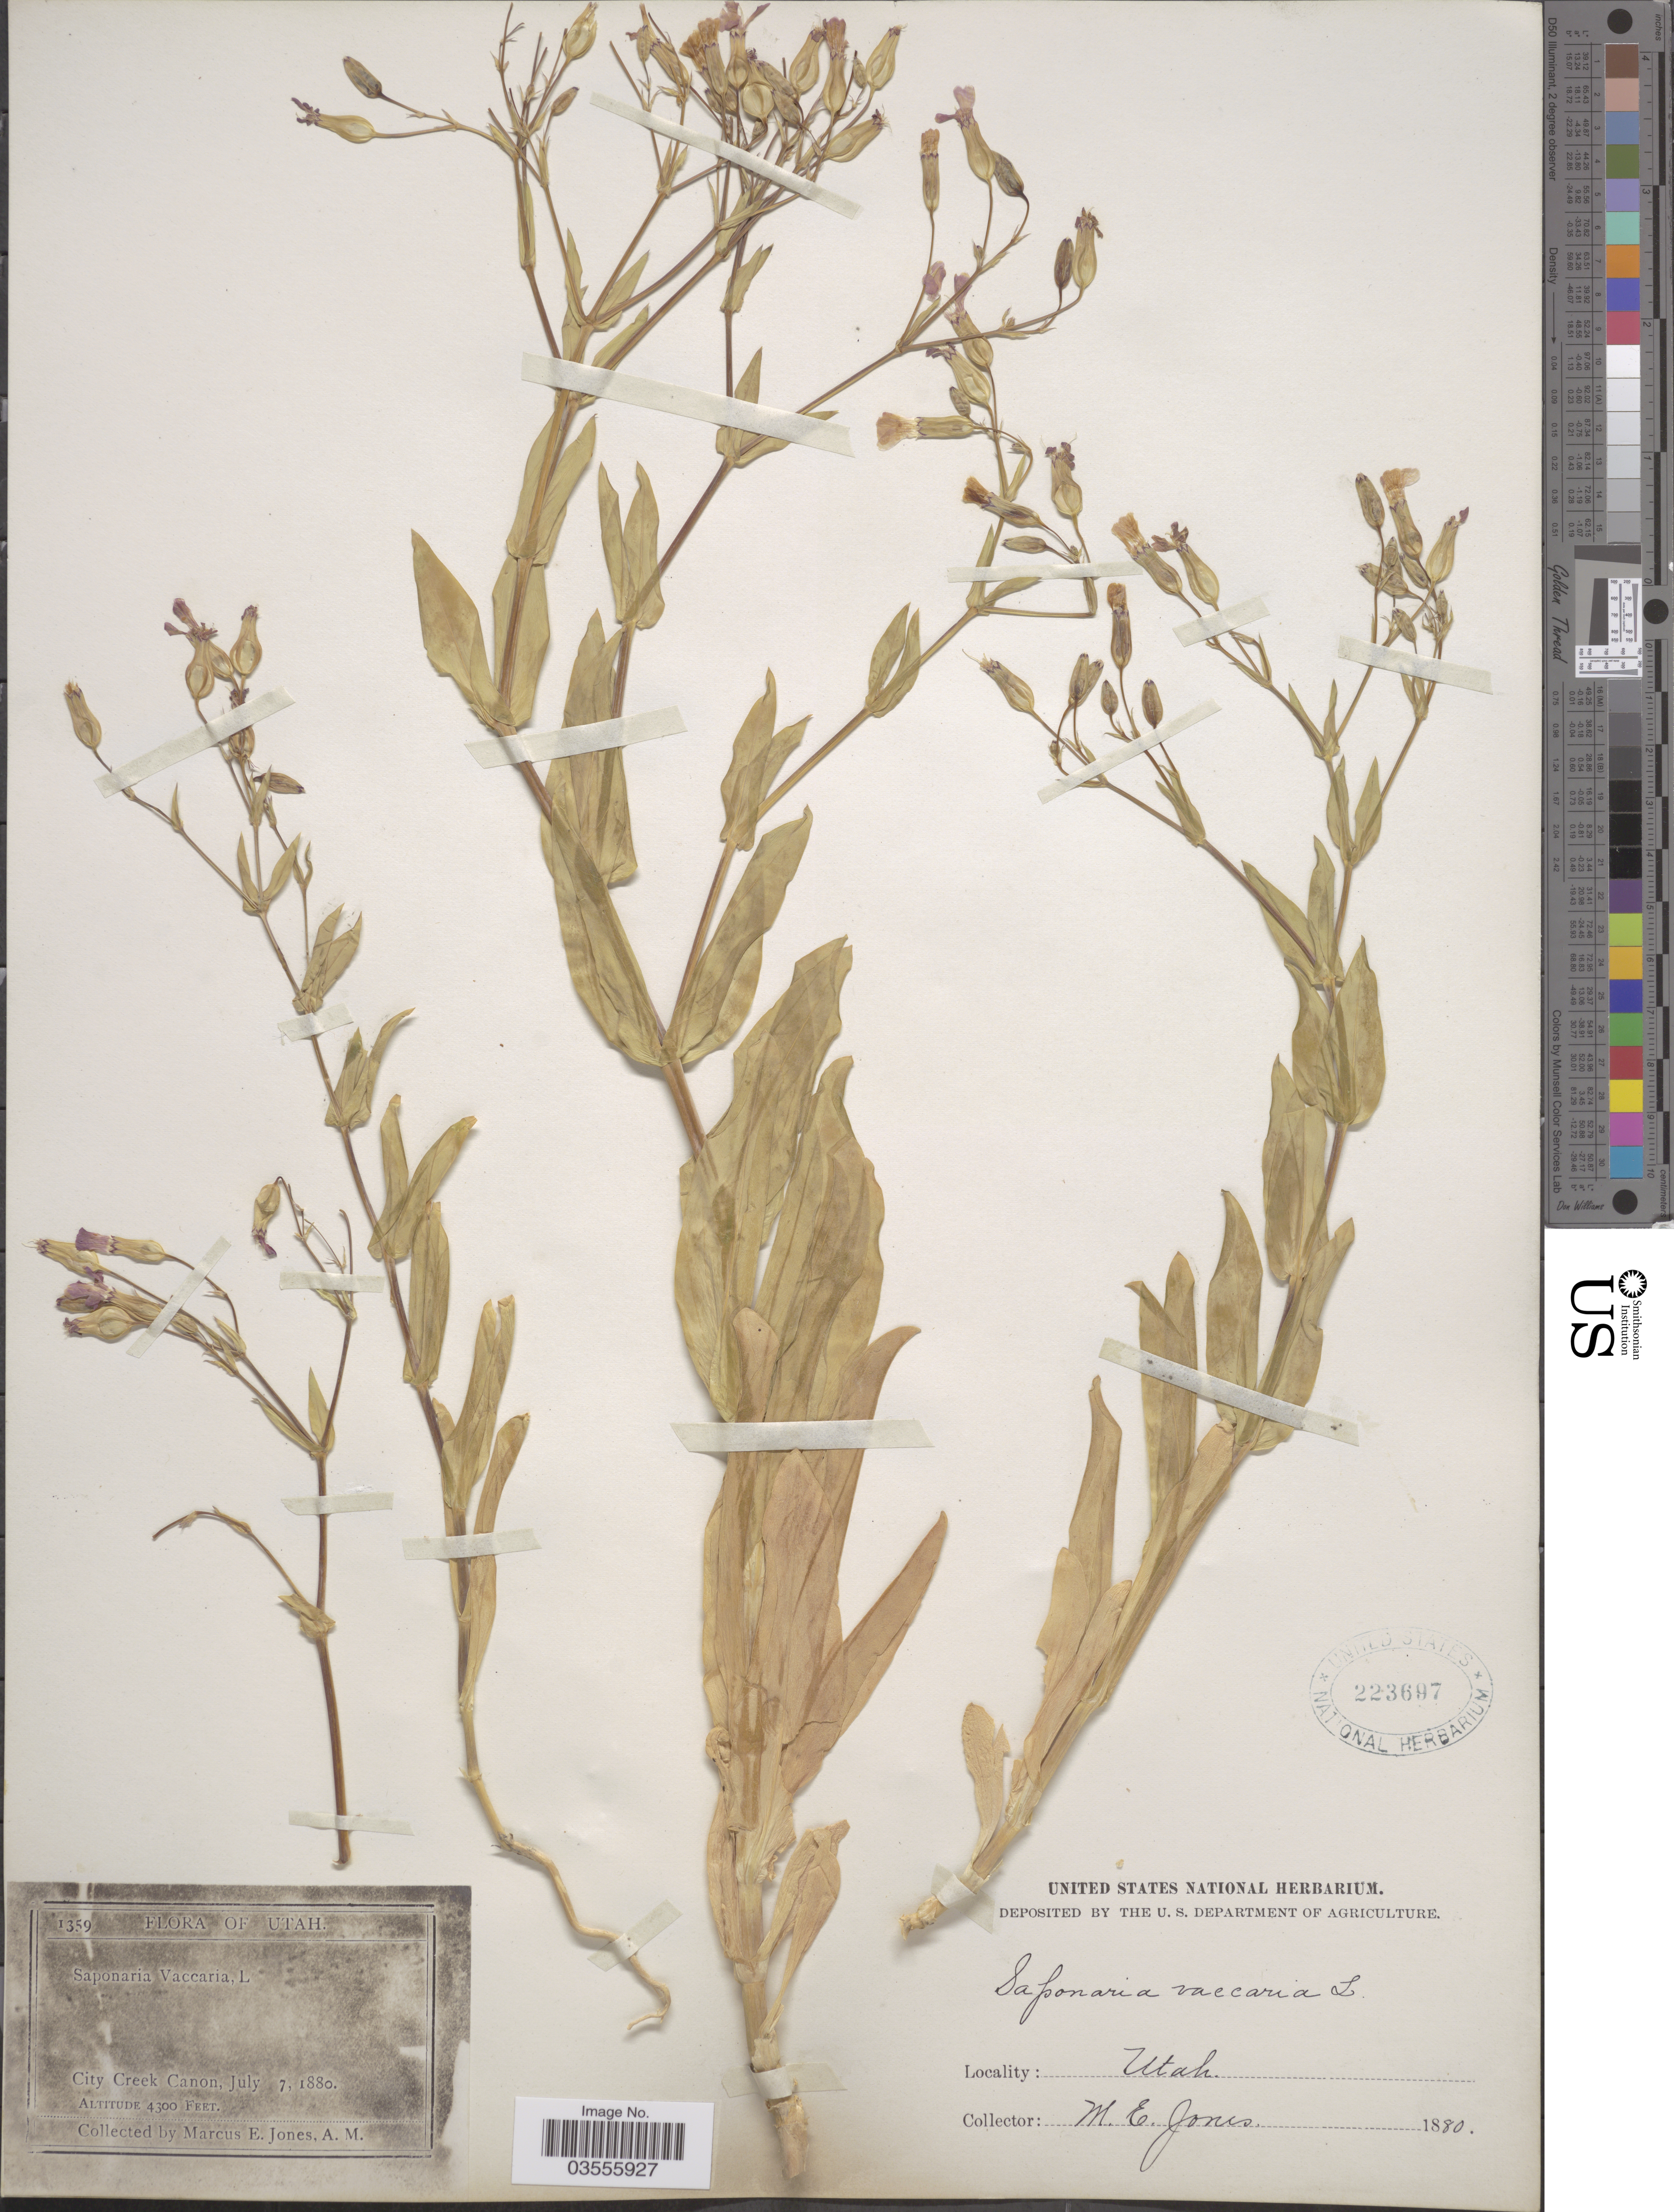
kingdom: Plantae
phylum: Tracheophyta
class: Magnoliopsida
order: Caryophyllales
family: Caryophyllaceae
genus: Gypsophila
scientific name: Gypsophila vaccaria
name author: (L.) Sm.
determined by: Strong, M. T., (US), Smithsonian Institution - National Museum of Natural History (UNITED STATES)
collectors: M. E. Jones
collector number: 1359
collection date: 1880-07-07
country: United States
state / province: Utah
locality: City Creek Canon.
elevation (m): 1311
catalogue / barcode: US 223697